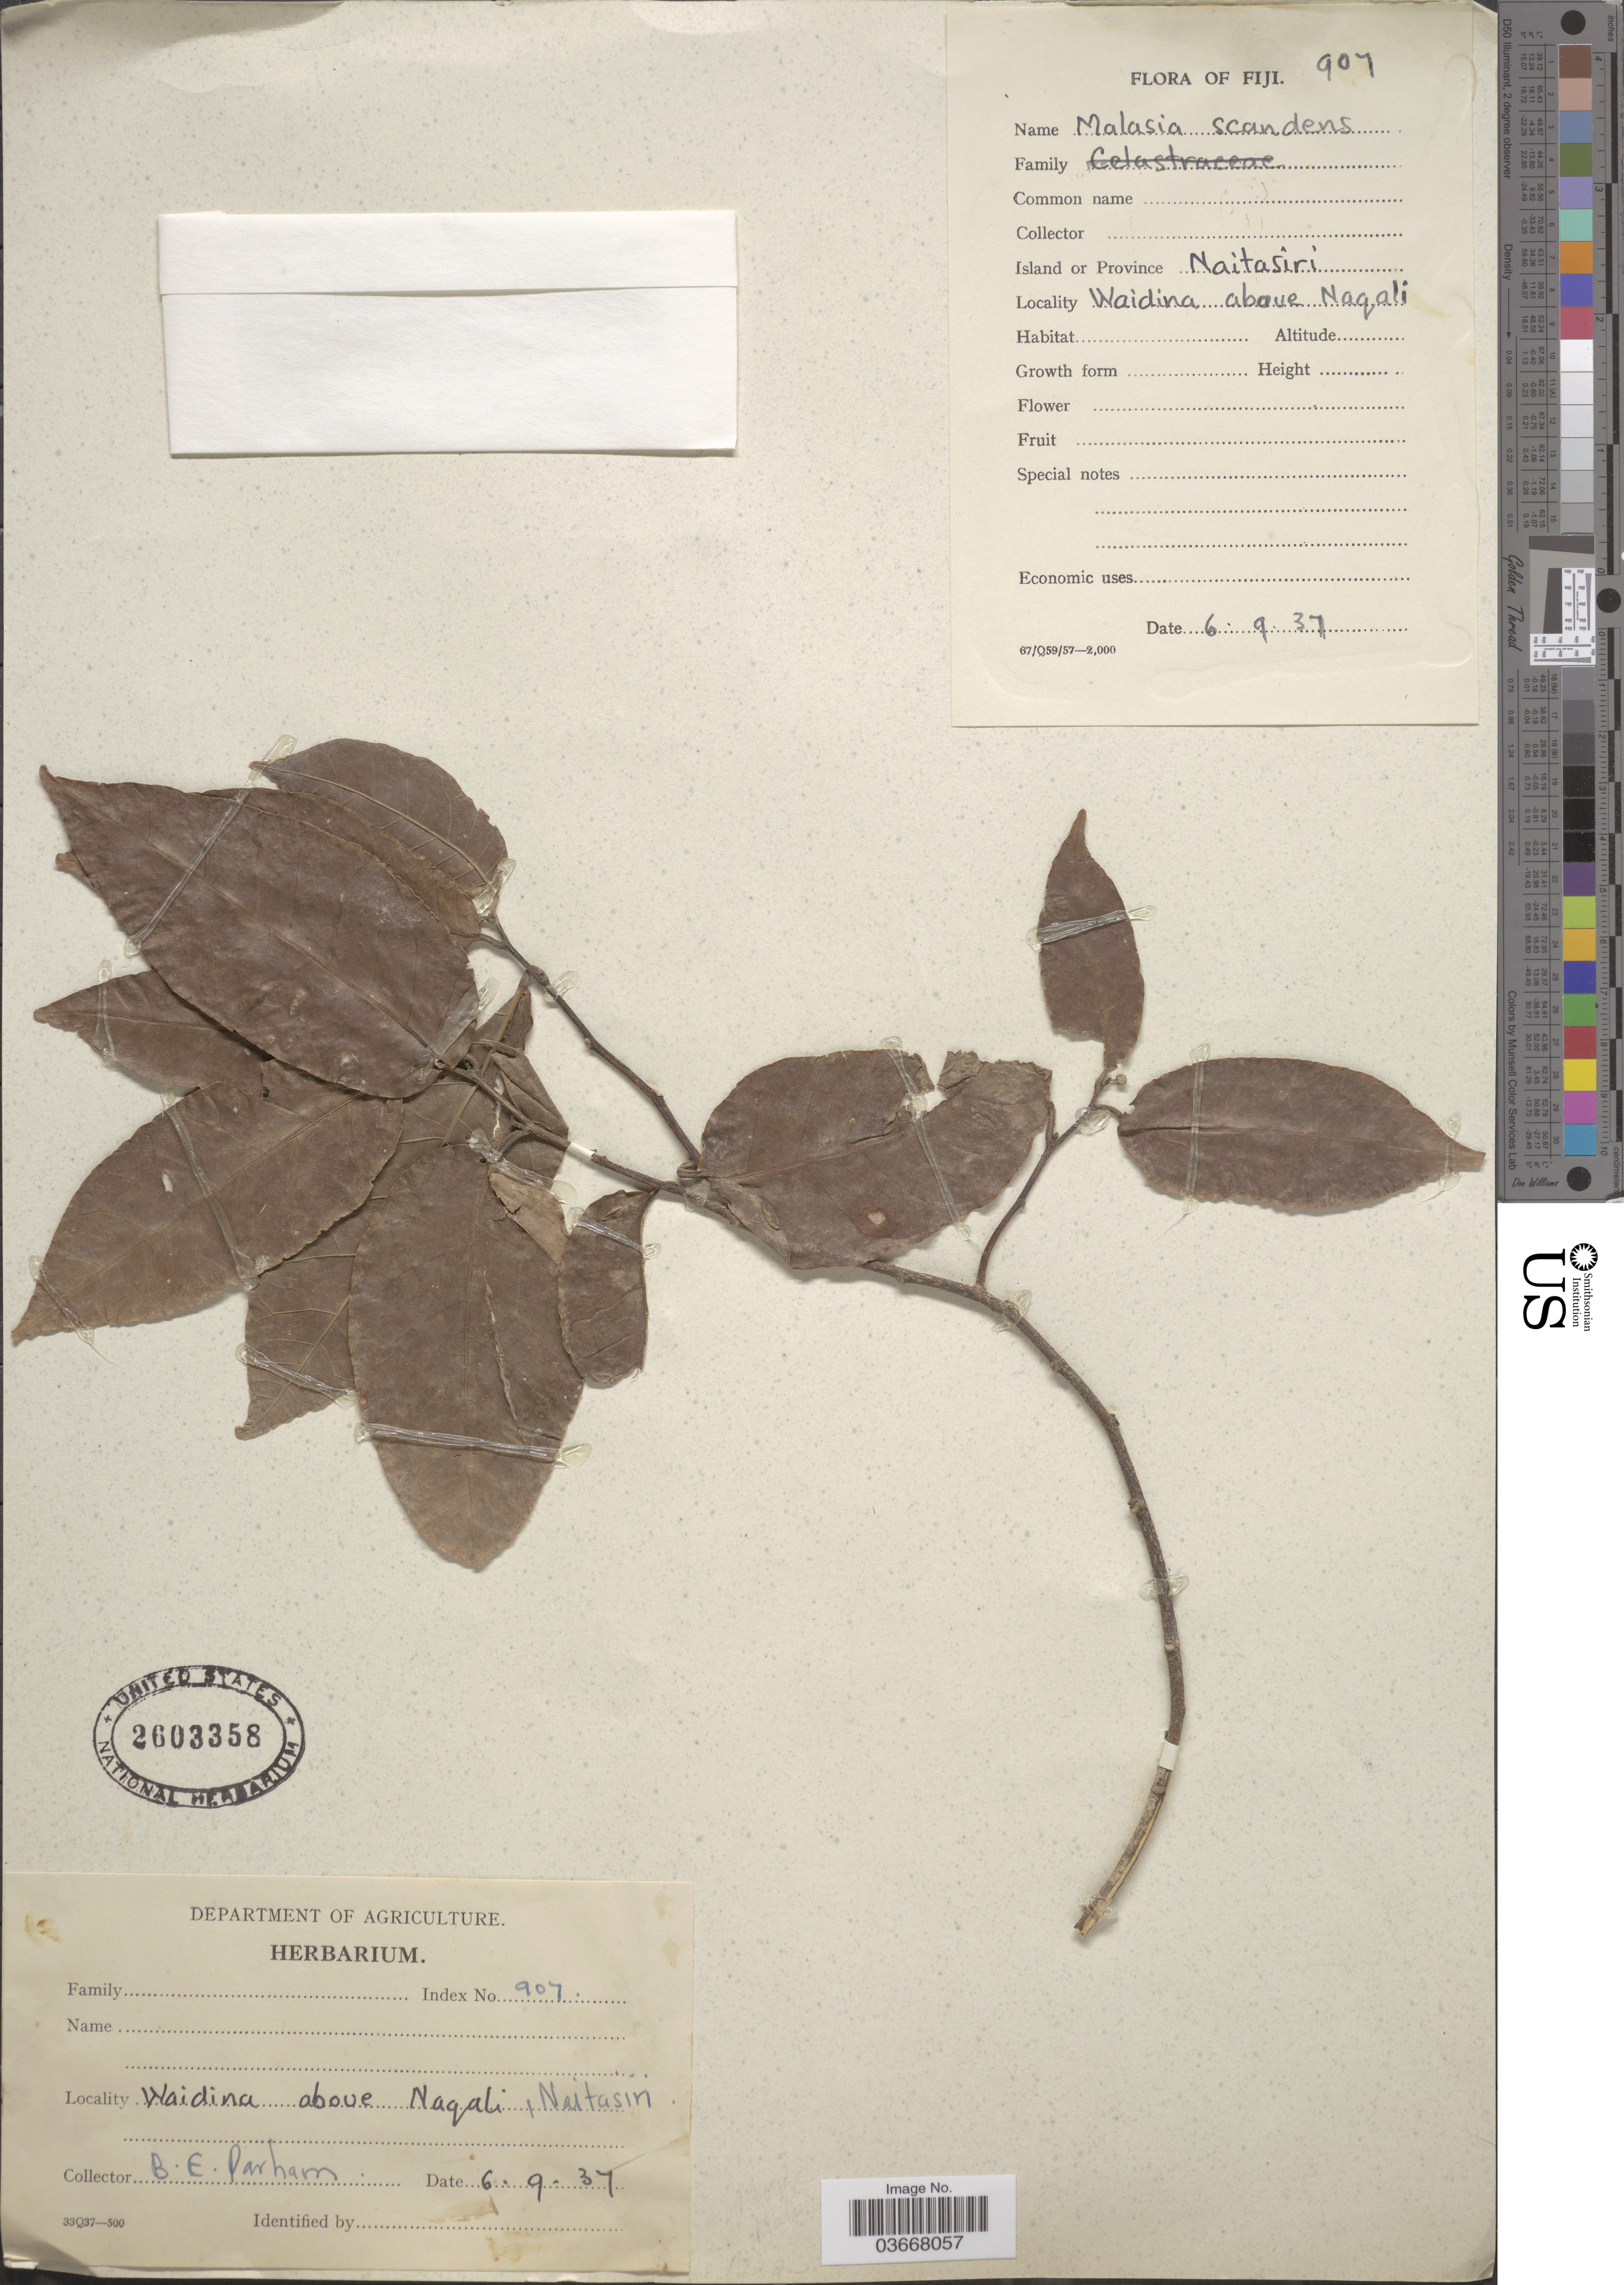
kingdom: Plantae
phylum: Tracheophyta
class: Magnoliopsida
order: Rosales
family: Moraceae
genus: Malaisia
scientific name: Malaisia scandens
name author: (Lour.) Planch.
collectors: B. E. Parham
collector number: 907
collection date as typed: Transcribed d/m/y: 6/9/37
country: Fiji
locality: Waidina above Naqali. Island or Province Naitasiri.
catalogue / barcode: US 2603358